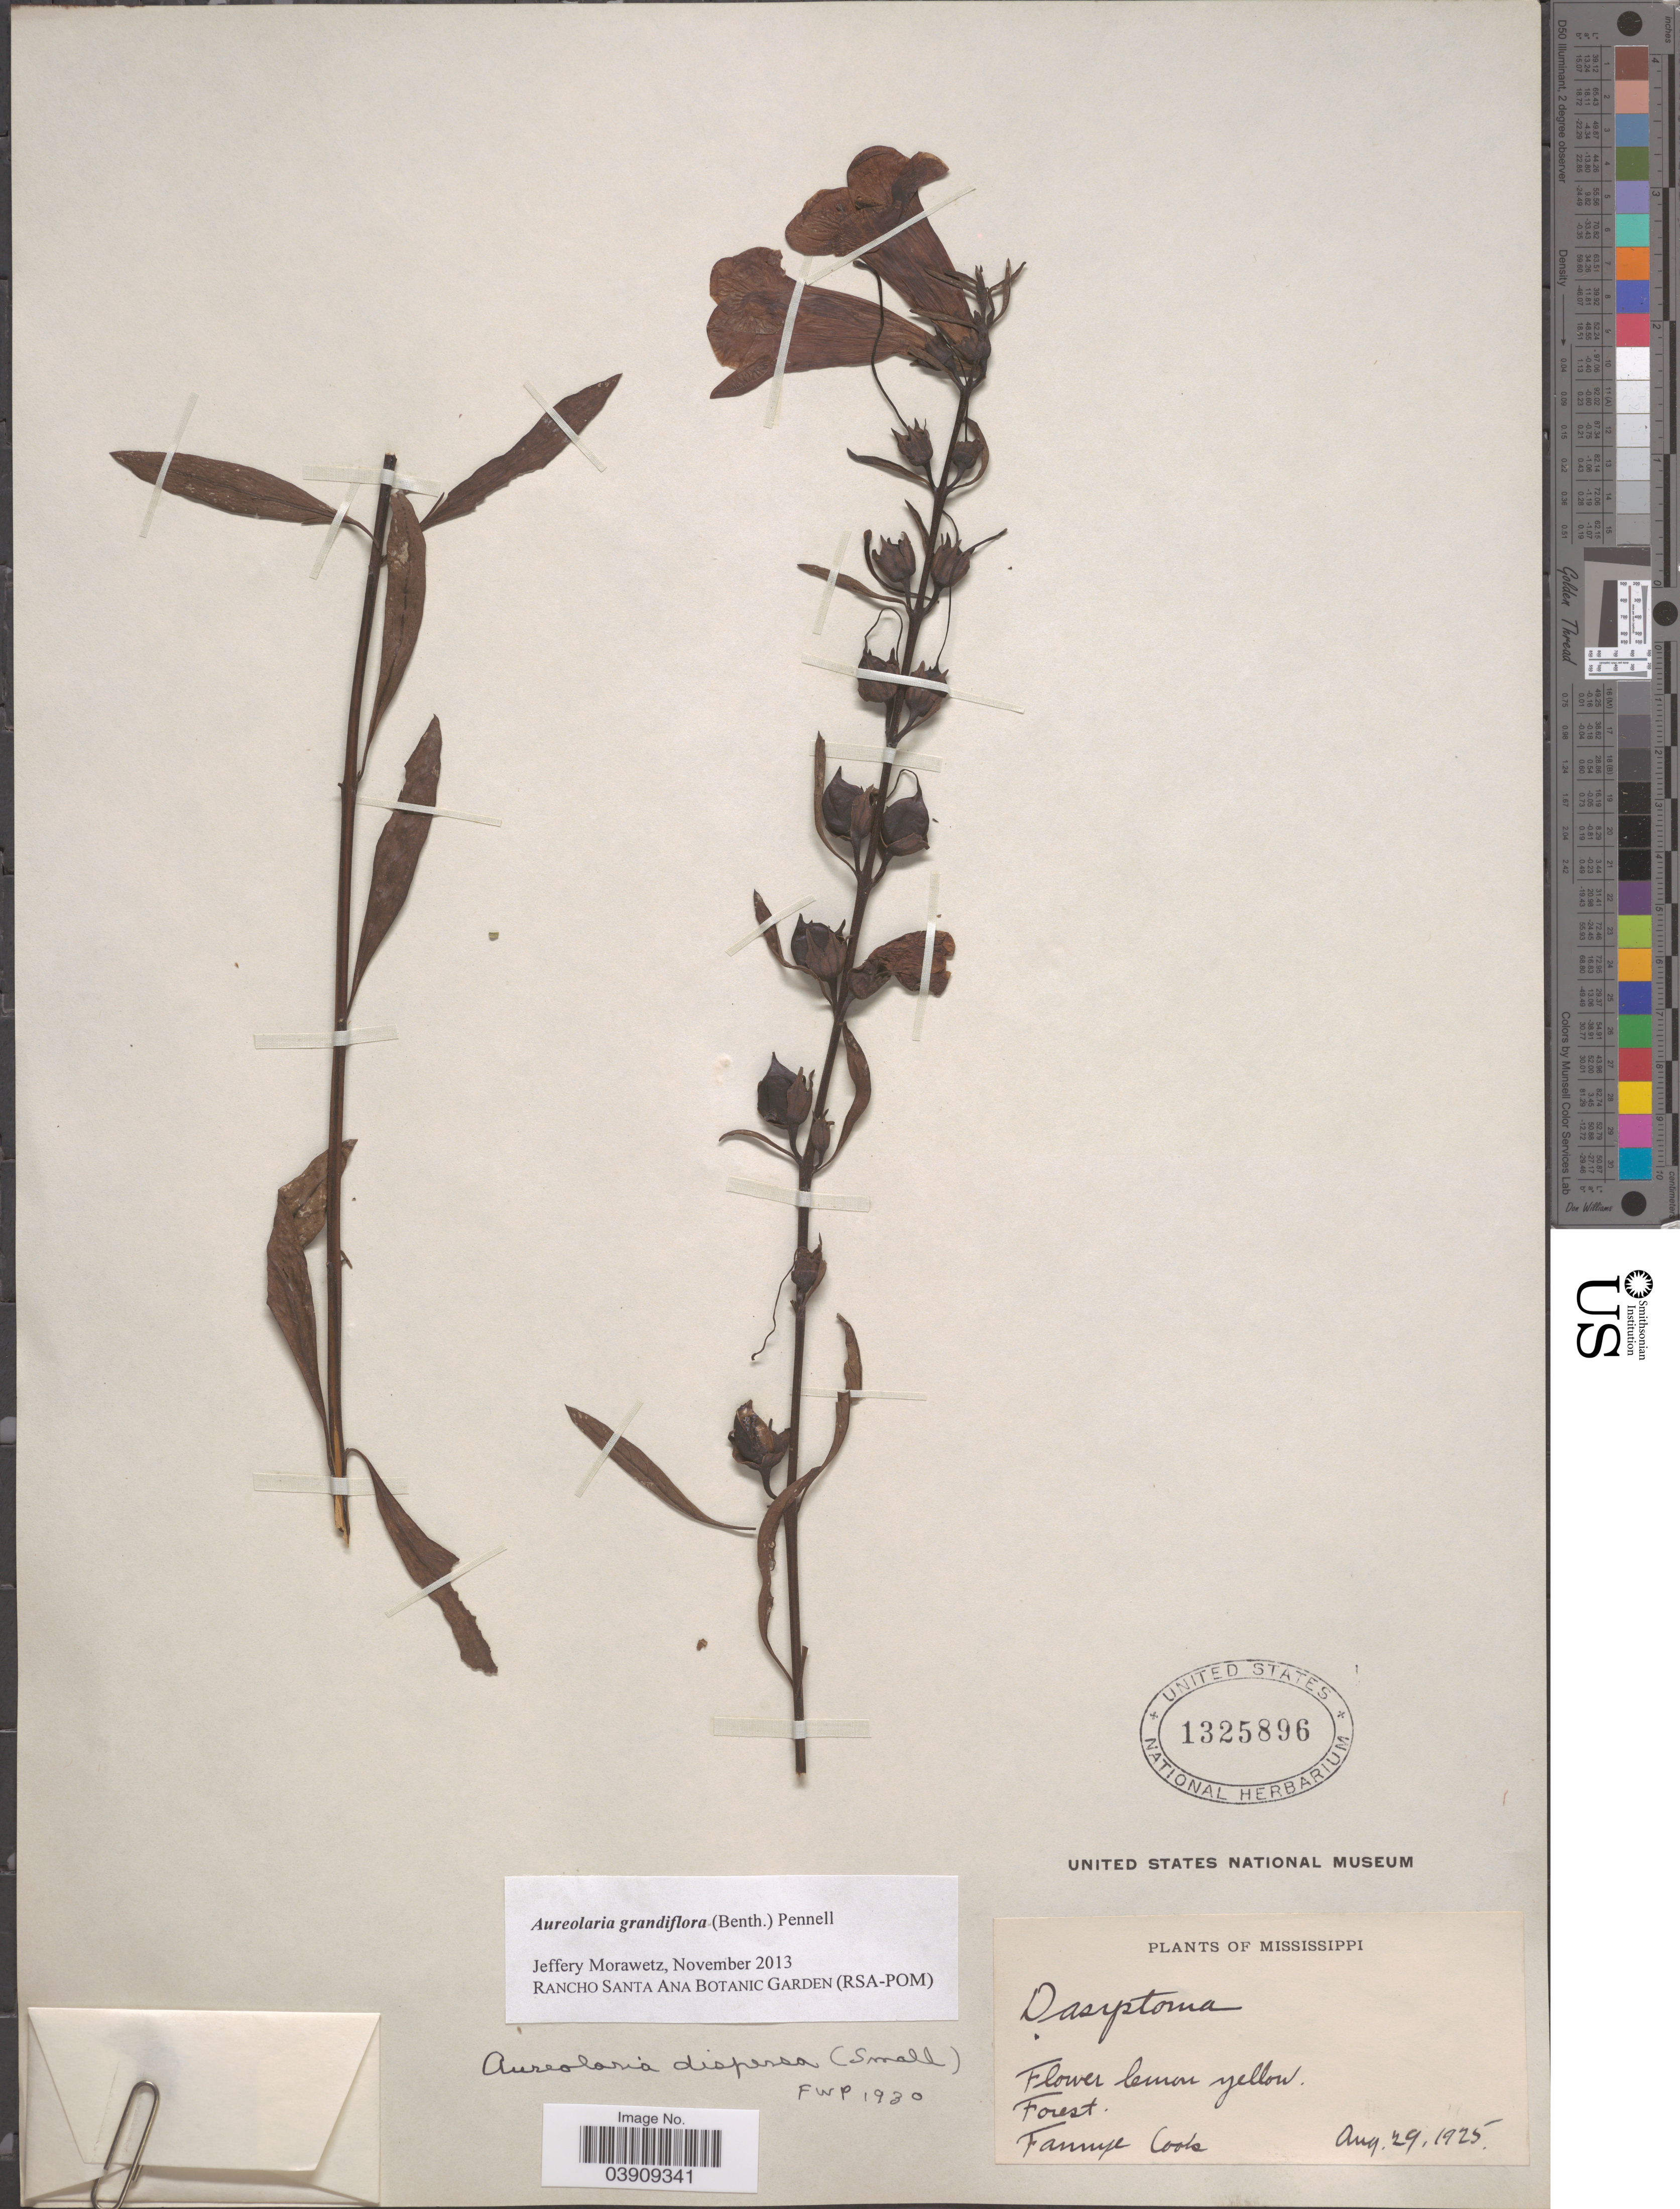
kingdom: Plantae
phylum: Tracheophyta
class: Magnoliopsida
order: Lamiales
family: Orobanchaceae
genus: Aureolaria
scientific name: Aureolaria grandiflora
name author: (Benth.) Pennell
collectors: F. A. Cook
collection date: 1925-08-29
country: United States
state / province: Mississippi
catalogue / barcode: US 1325896